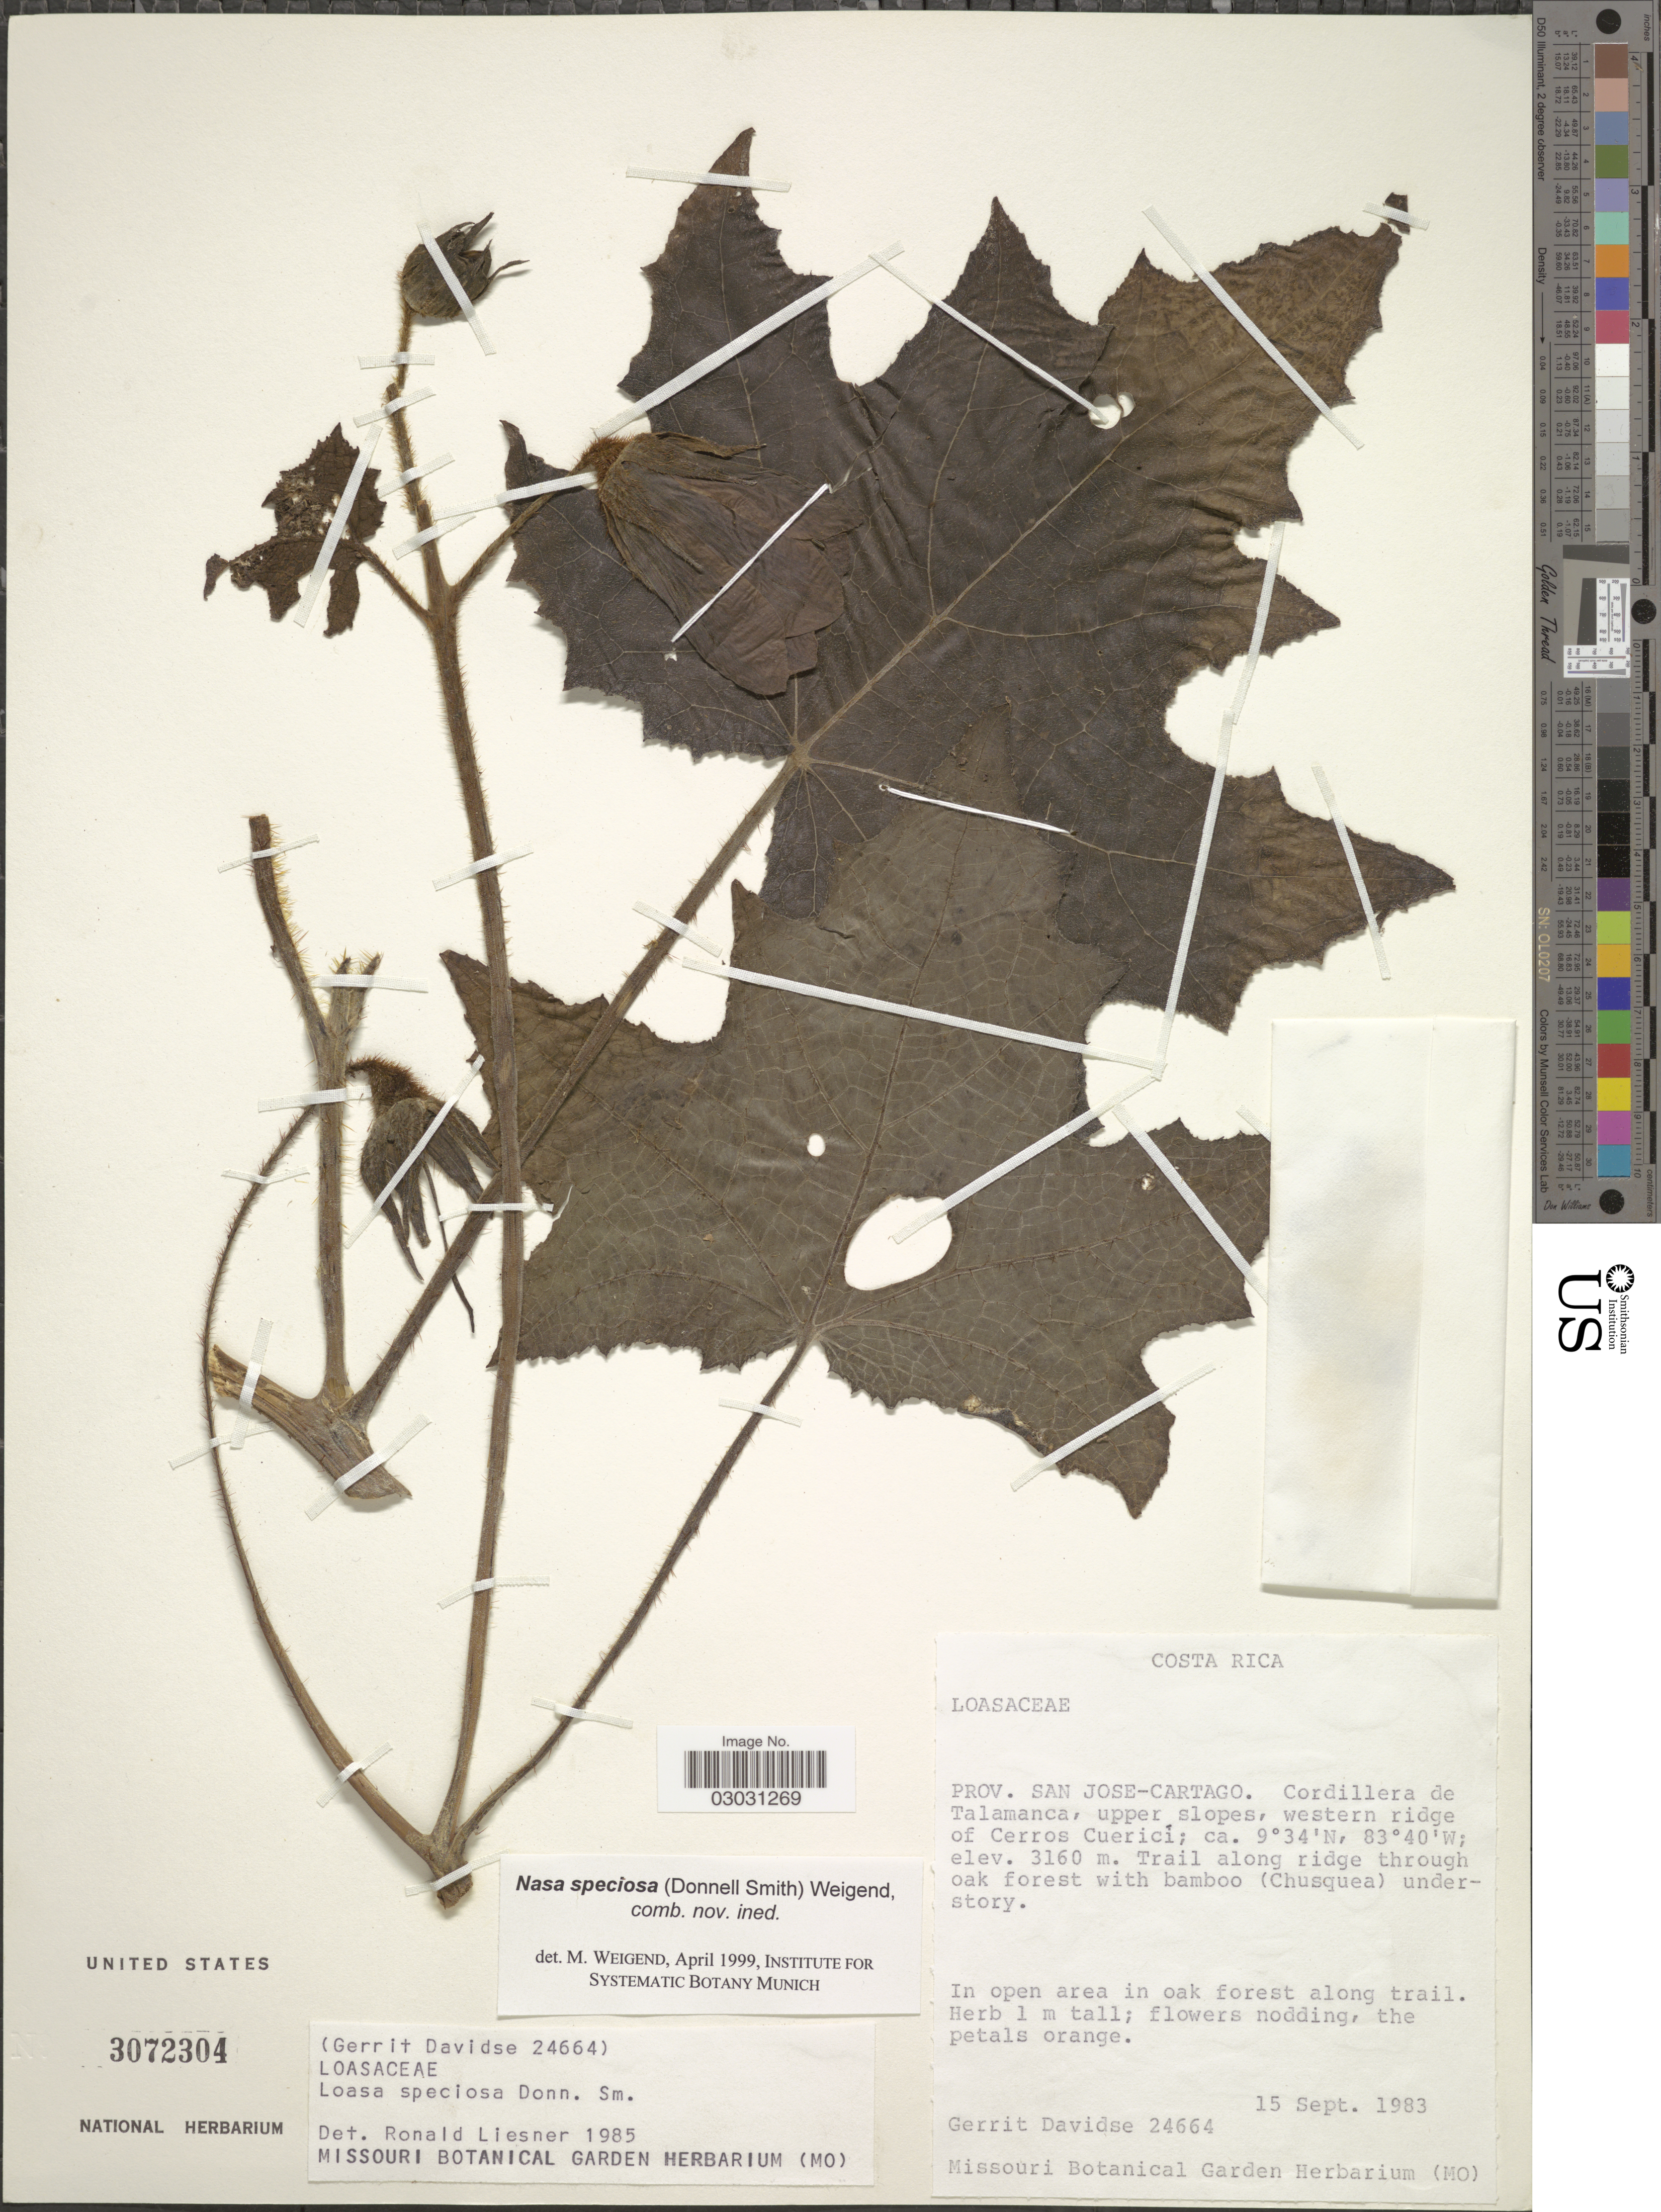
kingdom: Plantae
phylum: Tracheophyta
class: Magnoliopsida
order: Cornales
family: Loasaceae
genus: Nasa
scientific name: Nasa speciosa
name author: (Donn. Sm.) Weigend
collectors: G. Davidse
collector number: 24664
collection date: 1983-09-15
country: Costa Rica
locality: Prov. San Jose-Cartago. Cordillera de Talamanca, upper slopes, western ridge of Cerros Cuerici.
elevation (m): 3160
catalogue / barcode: US 3072304